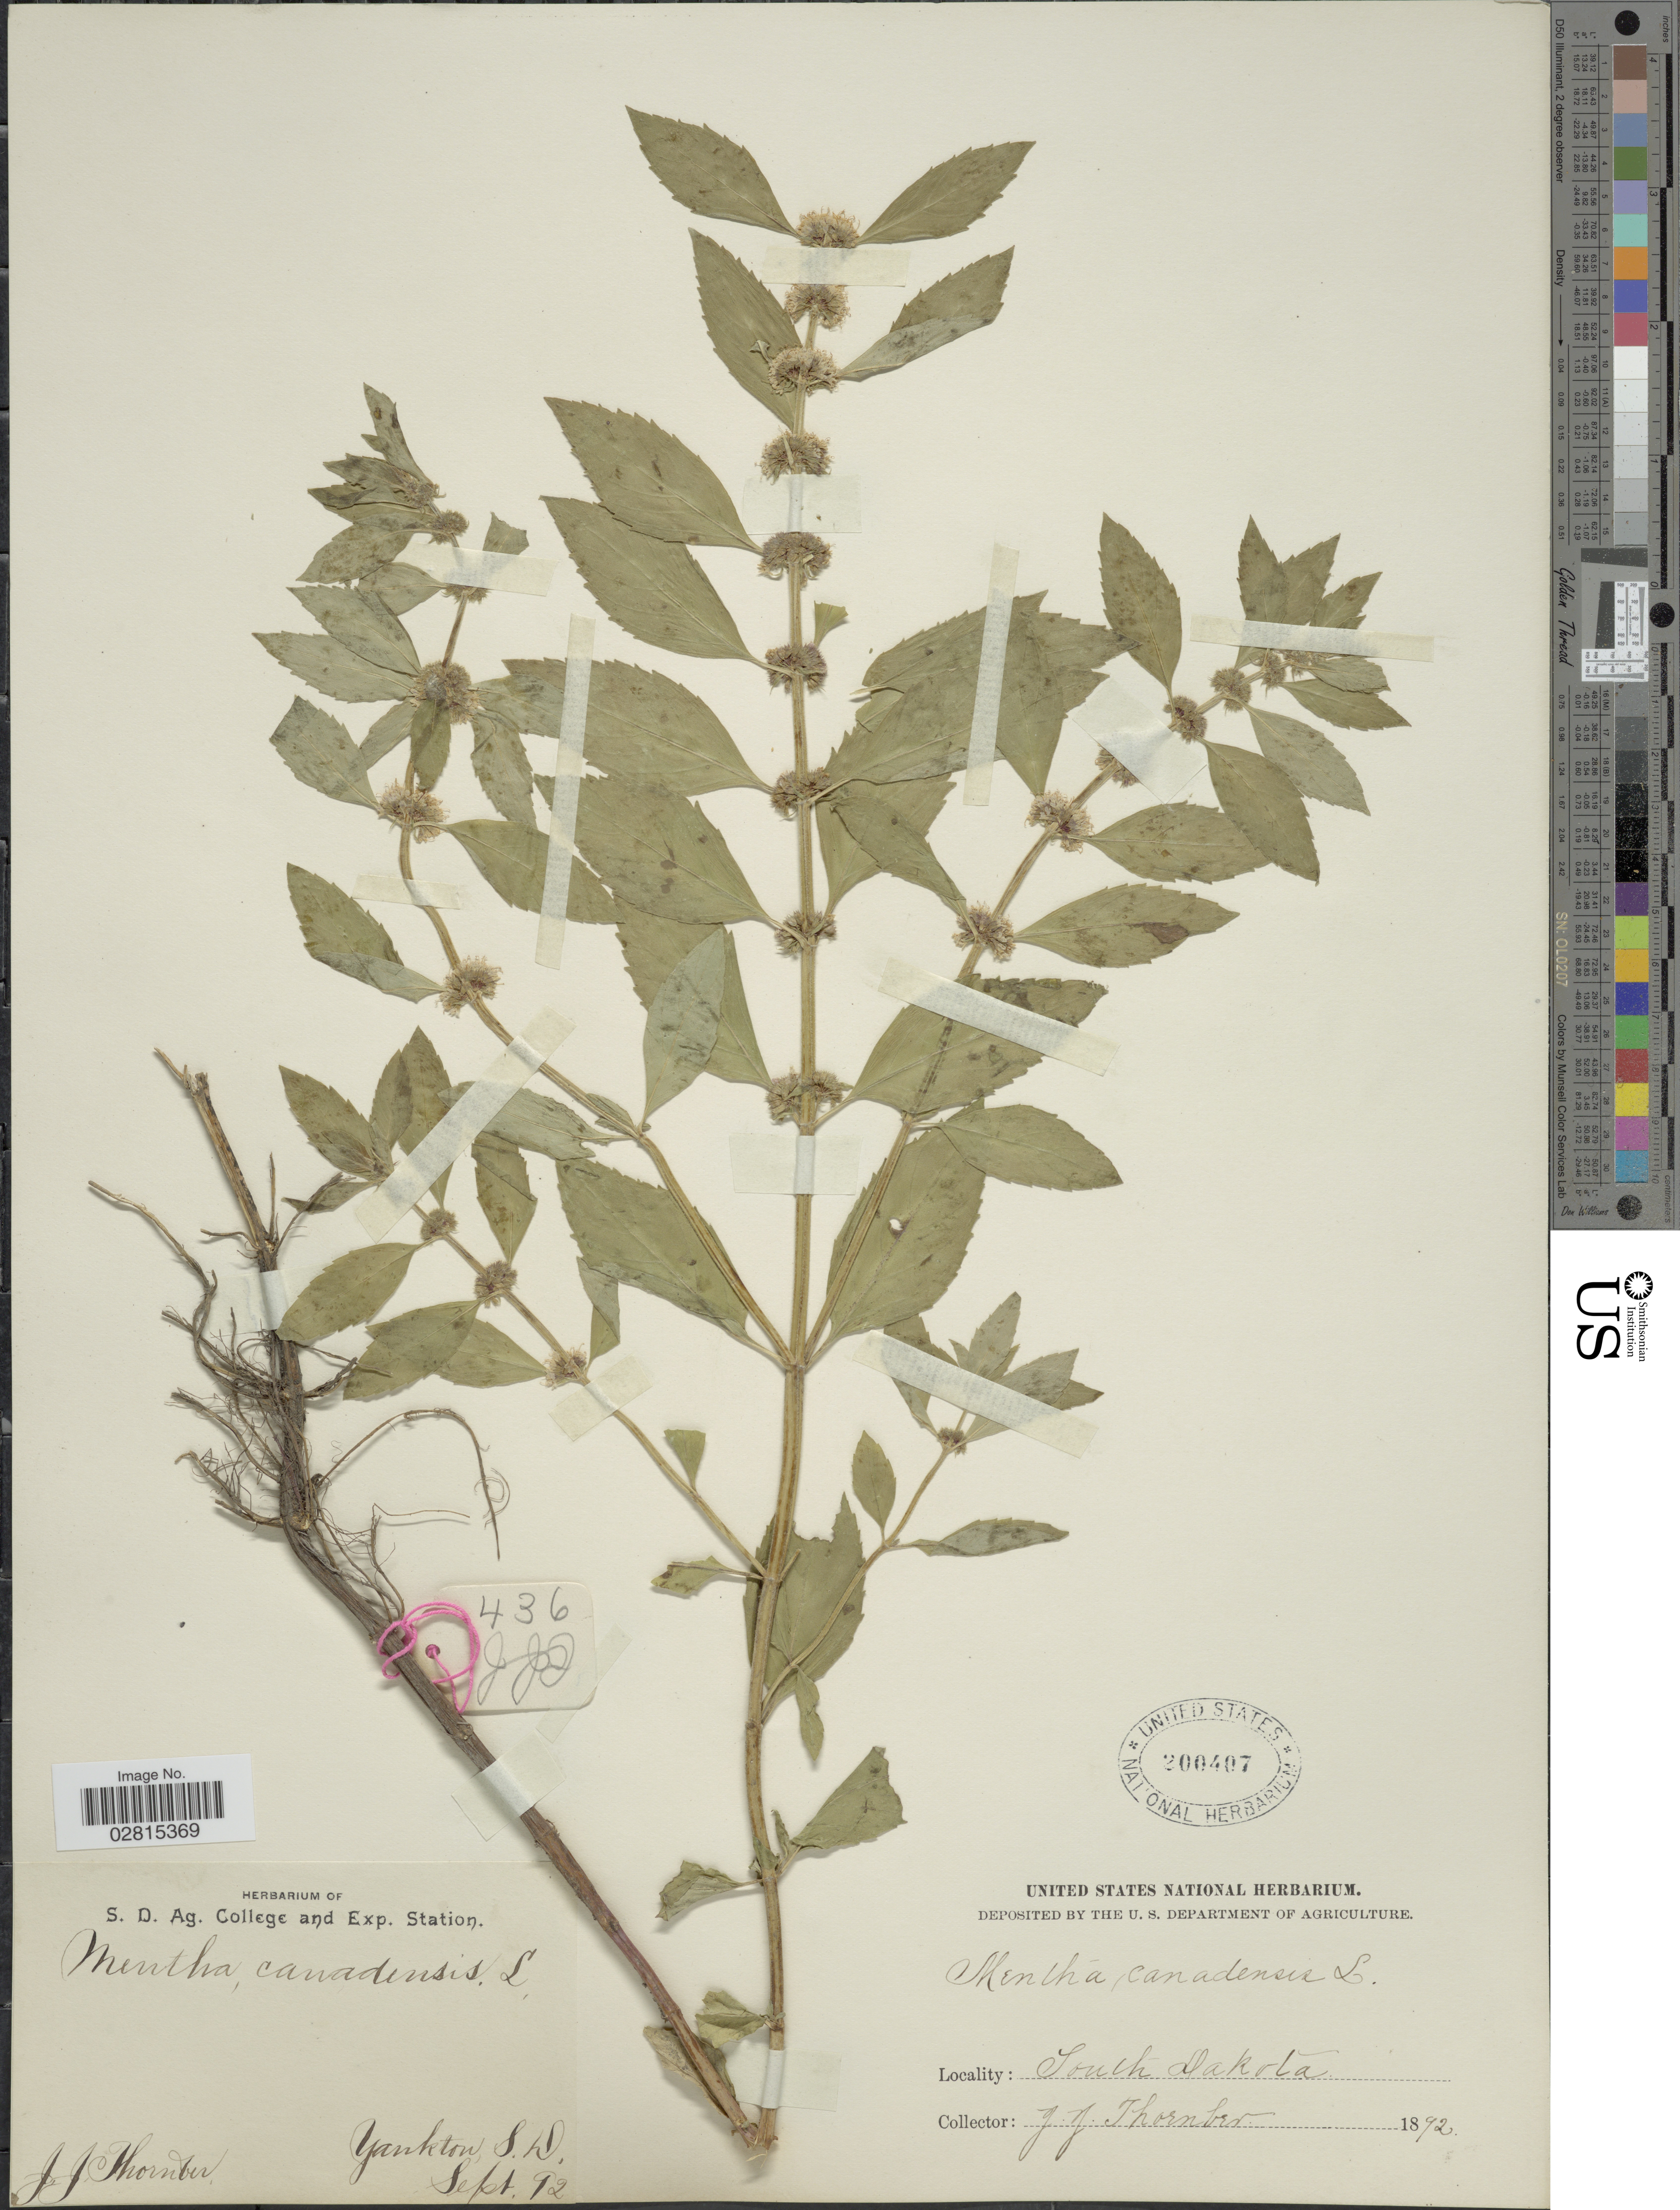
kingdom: Plantae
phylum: Tracheophyta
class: Magnoliopsida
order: Lamiales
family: Lamiaceae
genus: Mentha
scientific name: Mentha canadensis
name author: L.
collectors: J. Thornber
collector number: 436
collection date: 1892-09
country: United States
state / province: South Dakota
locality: Yankton.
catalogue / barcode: US 200407